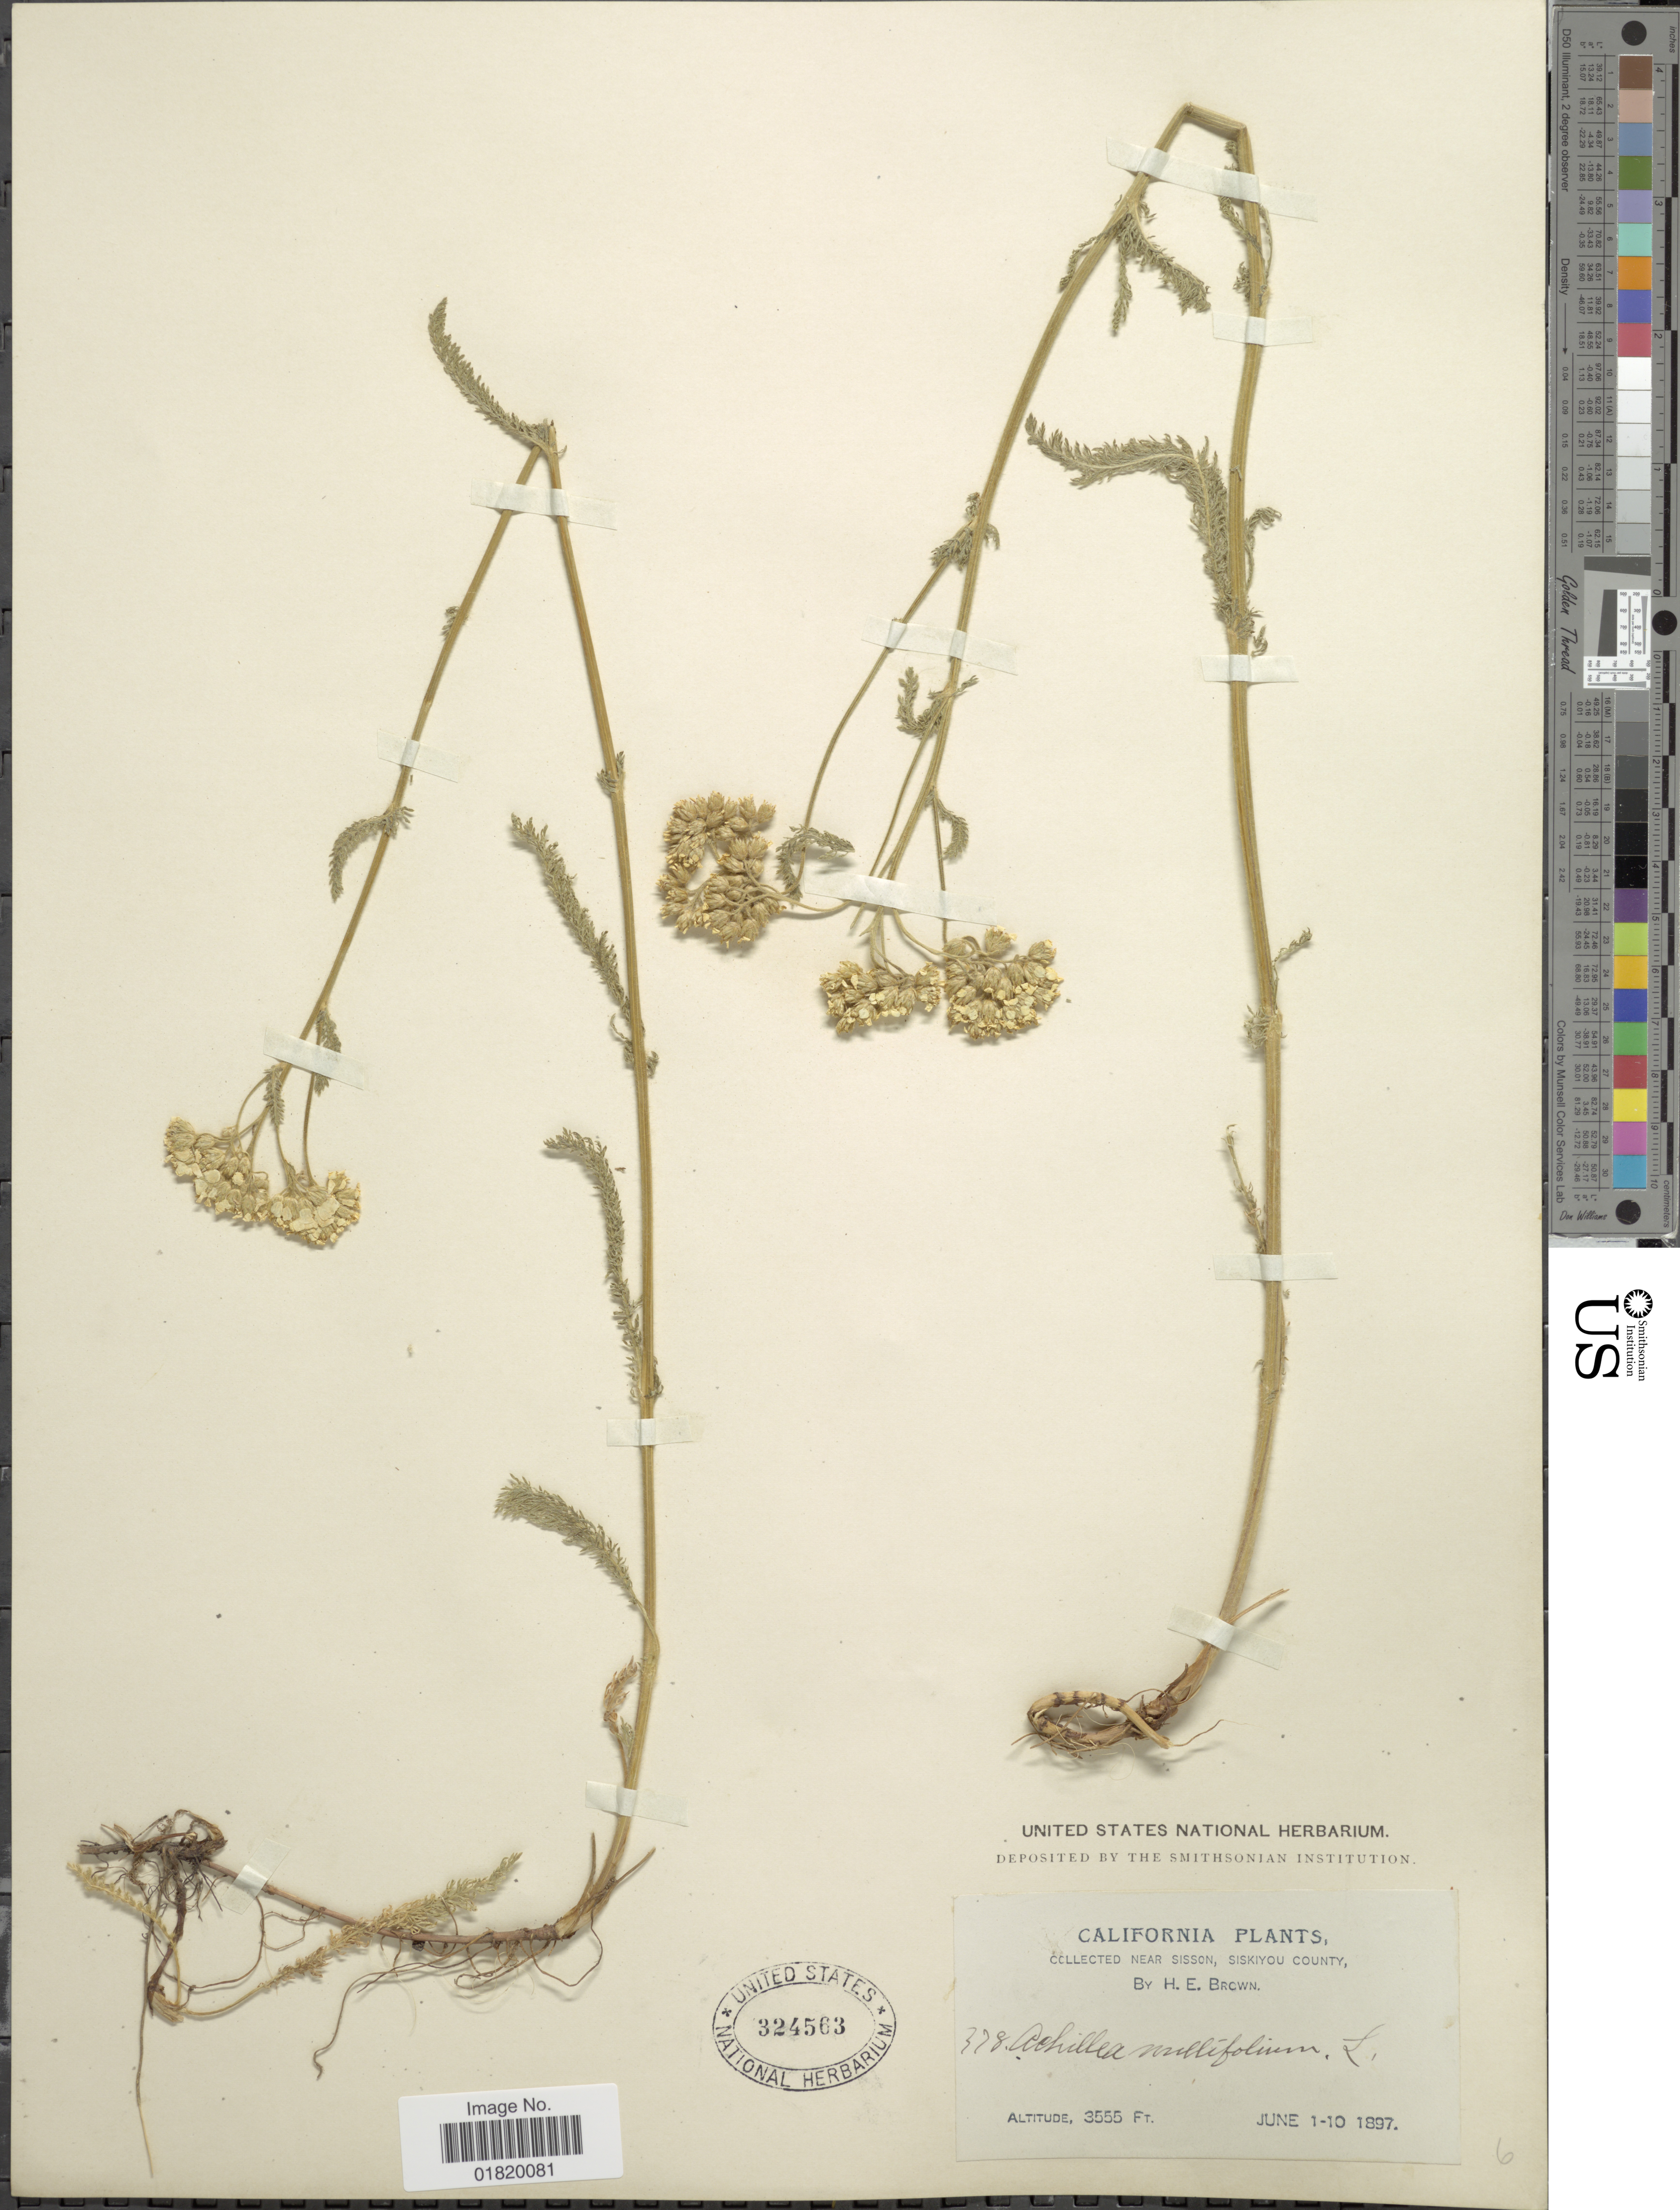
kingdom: Plantae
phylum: Tracheophyta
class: Magnoliopsida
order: Asterales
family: Asteraceae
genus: Achillea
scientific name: Achillea lanulosa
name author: Nutt.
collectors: H. E. Brown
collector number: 378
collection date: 1897-06-01/1897-06-10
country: United States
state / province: California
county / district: Siskiyou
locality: Near Sisson, Siskiyou County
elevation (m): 1084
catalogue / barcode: US 324563